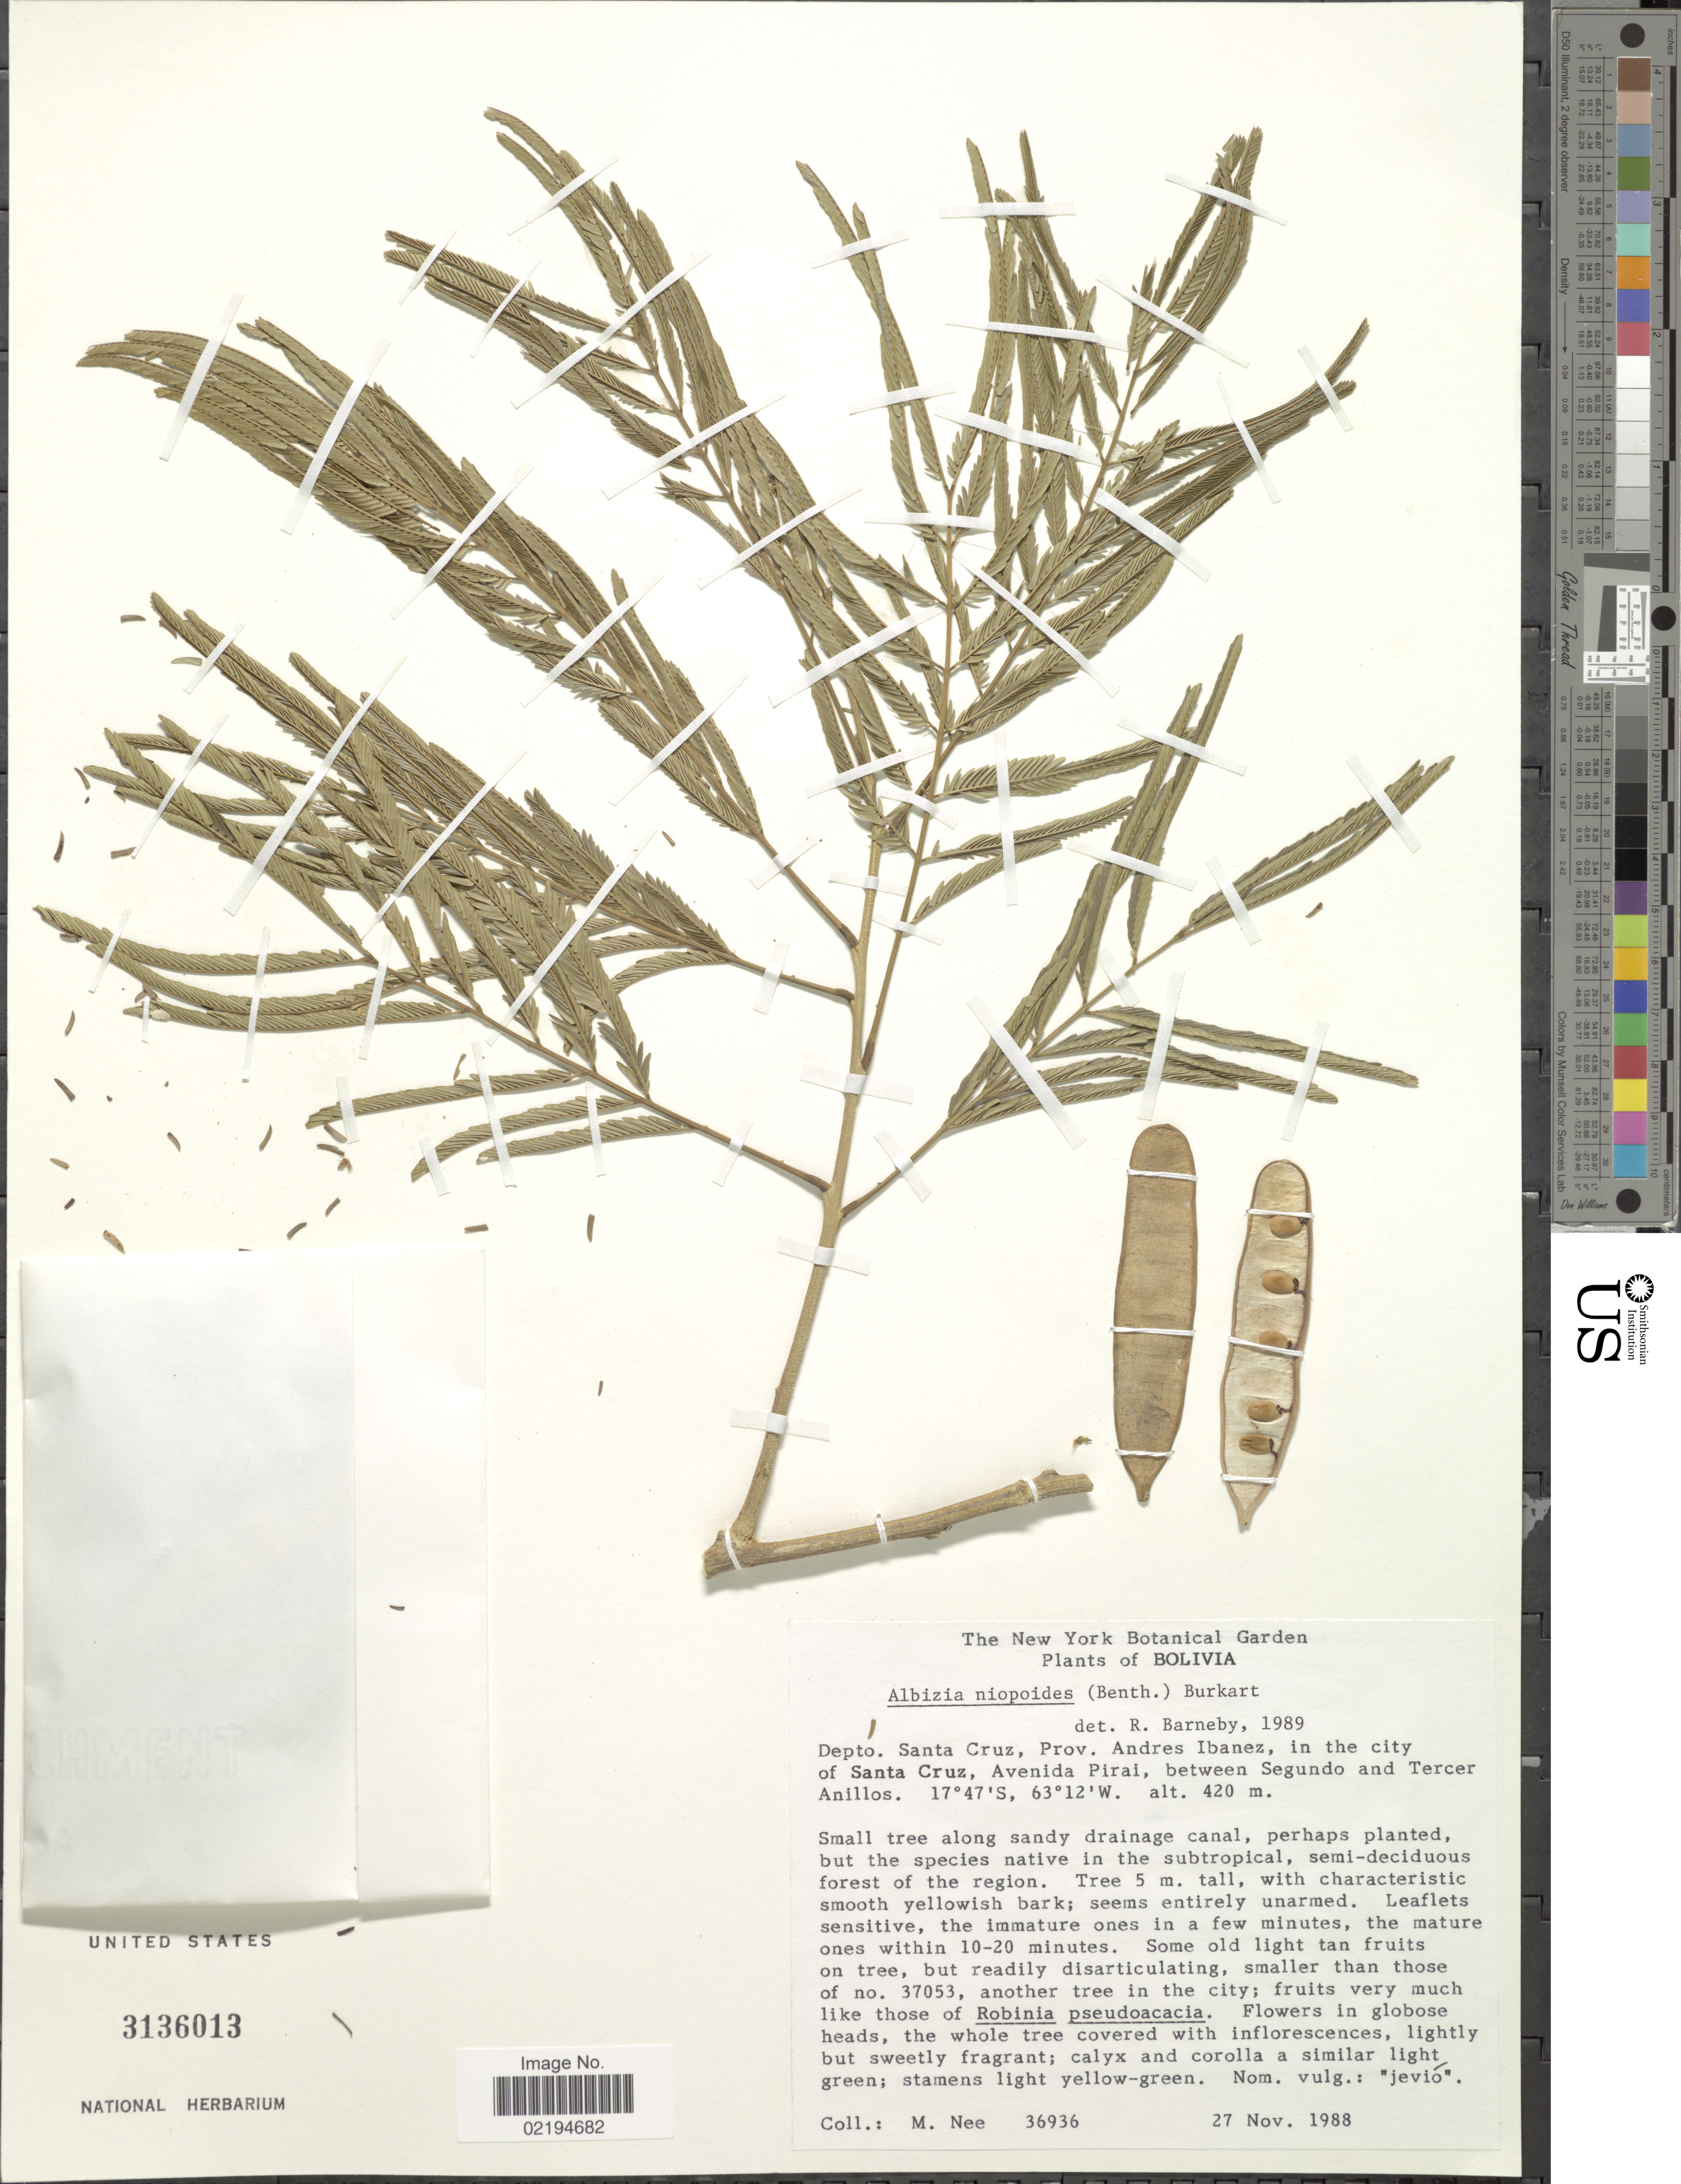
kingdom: Plantae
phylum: Tracheophyta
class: Magnoliopsida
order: Fabales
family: Fabaceae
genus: Pseudalbizzia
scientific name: Pseudalbizzia niopoides var. niopoides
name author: (Spruce ex Benth.) Koenen & Duno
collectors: M. Nee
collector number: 36936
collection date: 1988-11-27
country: Bolivia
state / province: Santa Cruz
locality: Prov. Andres Ibanez, in the city of Santa Cruz, Avenida Pirai, between Segundo and Tercer Anillos.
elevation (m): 420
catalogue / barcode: US 3136013